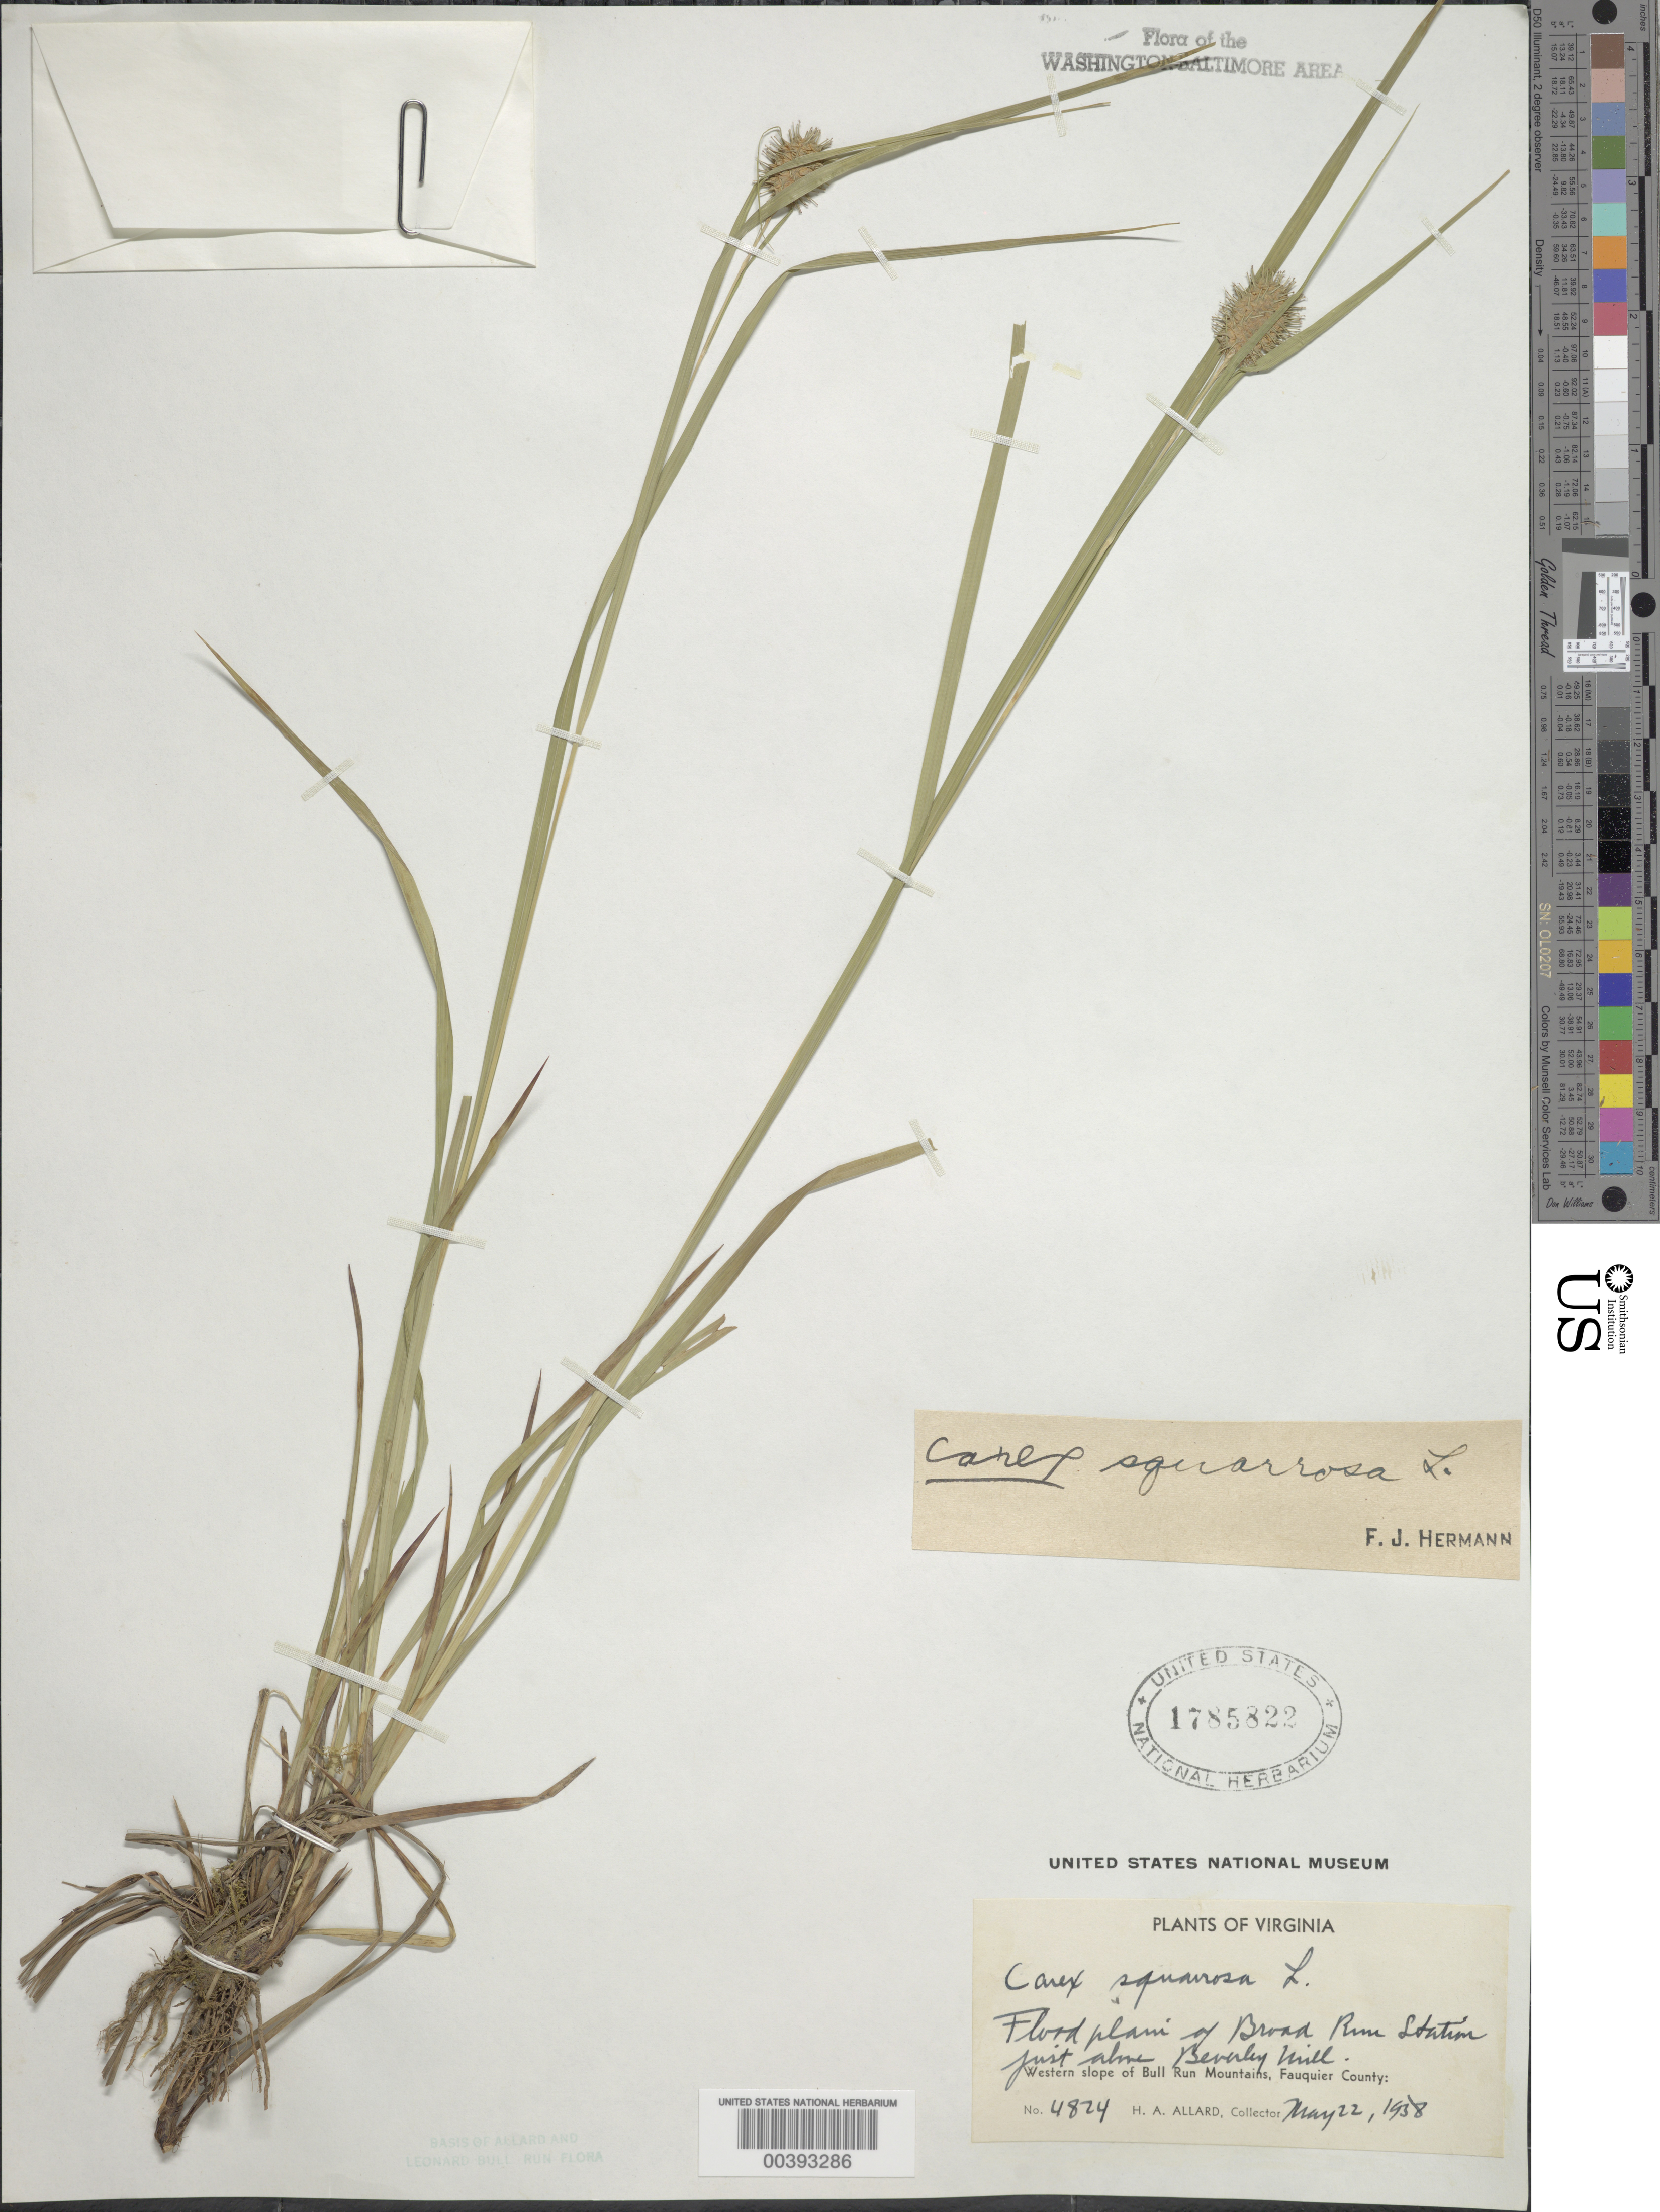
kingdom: Plantae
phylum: Tracheophyta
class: Liliopsida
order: Poales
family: Cyperaceae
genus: Carex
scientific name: Carex squarrosa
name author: L.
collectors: H. A. Allard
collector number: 4824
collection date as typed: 22 May 1938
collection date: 1938-05-22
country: United States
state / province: Virginia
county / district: Fauquier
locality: Broad Run Station, above Beverley Mill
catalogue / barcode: US 1785822